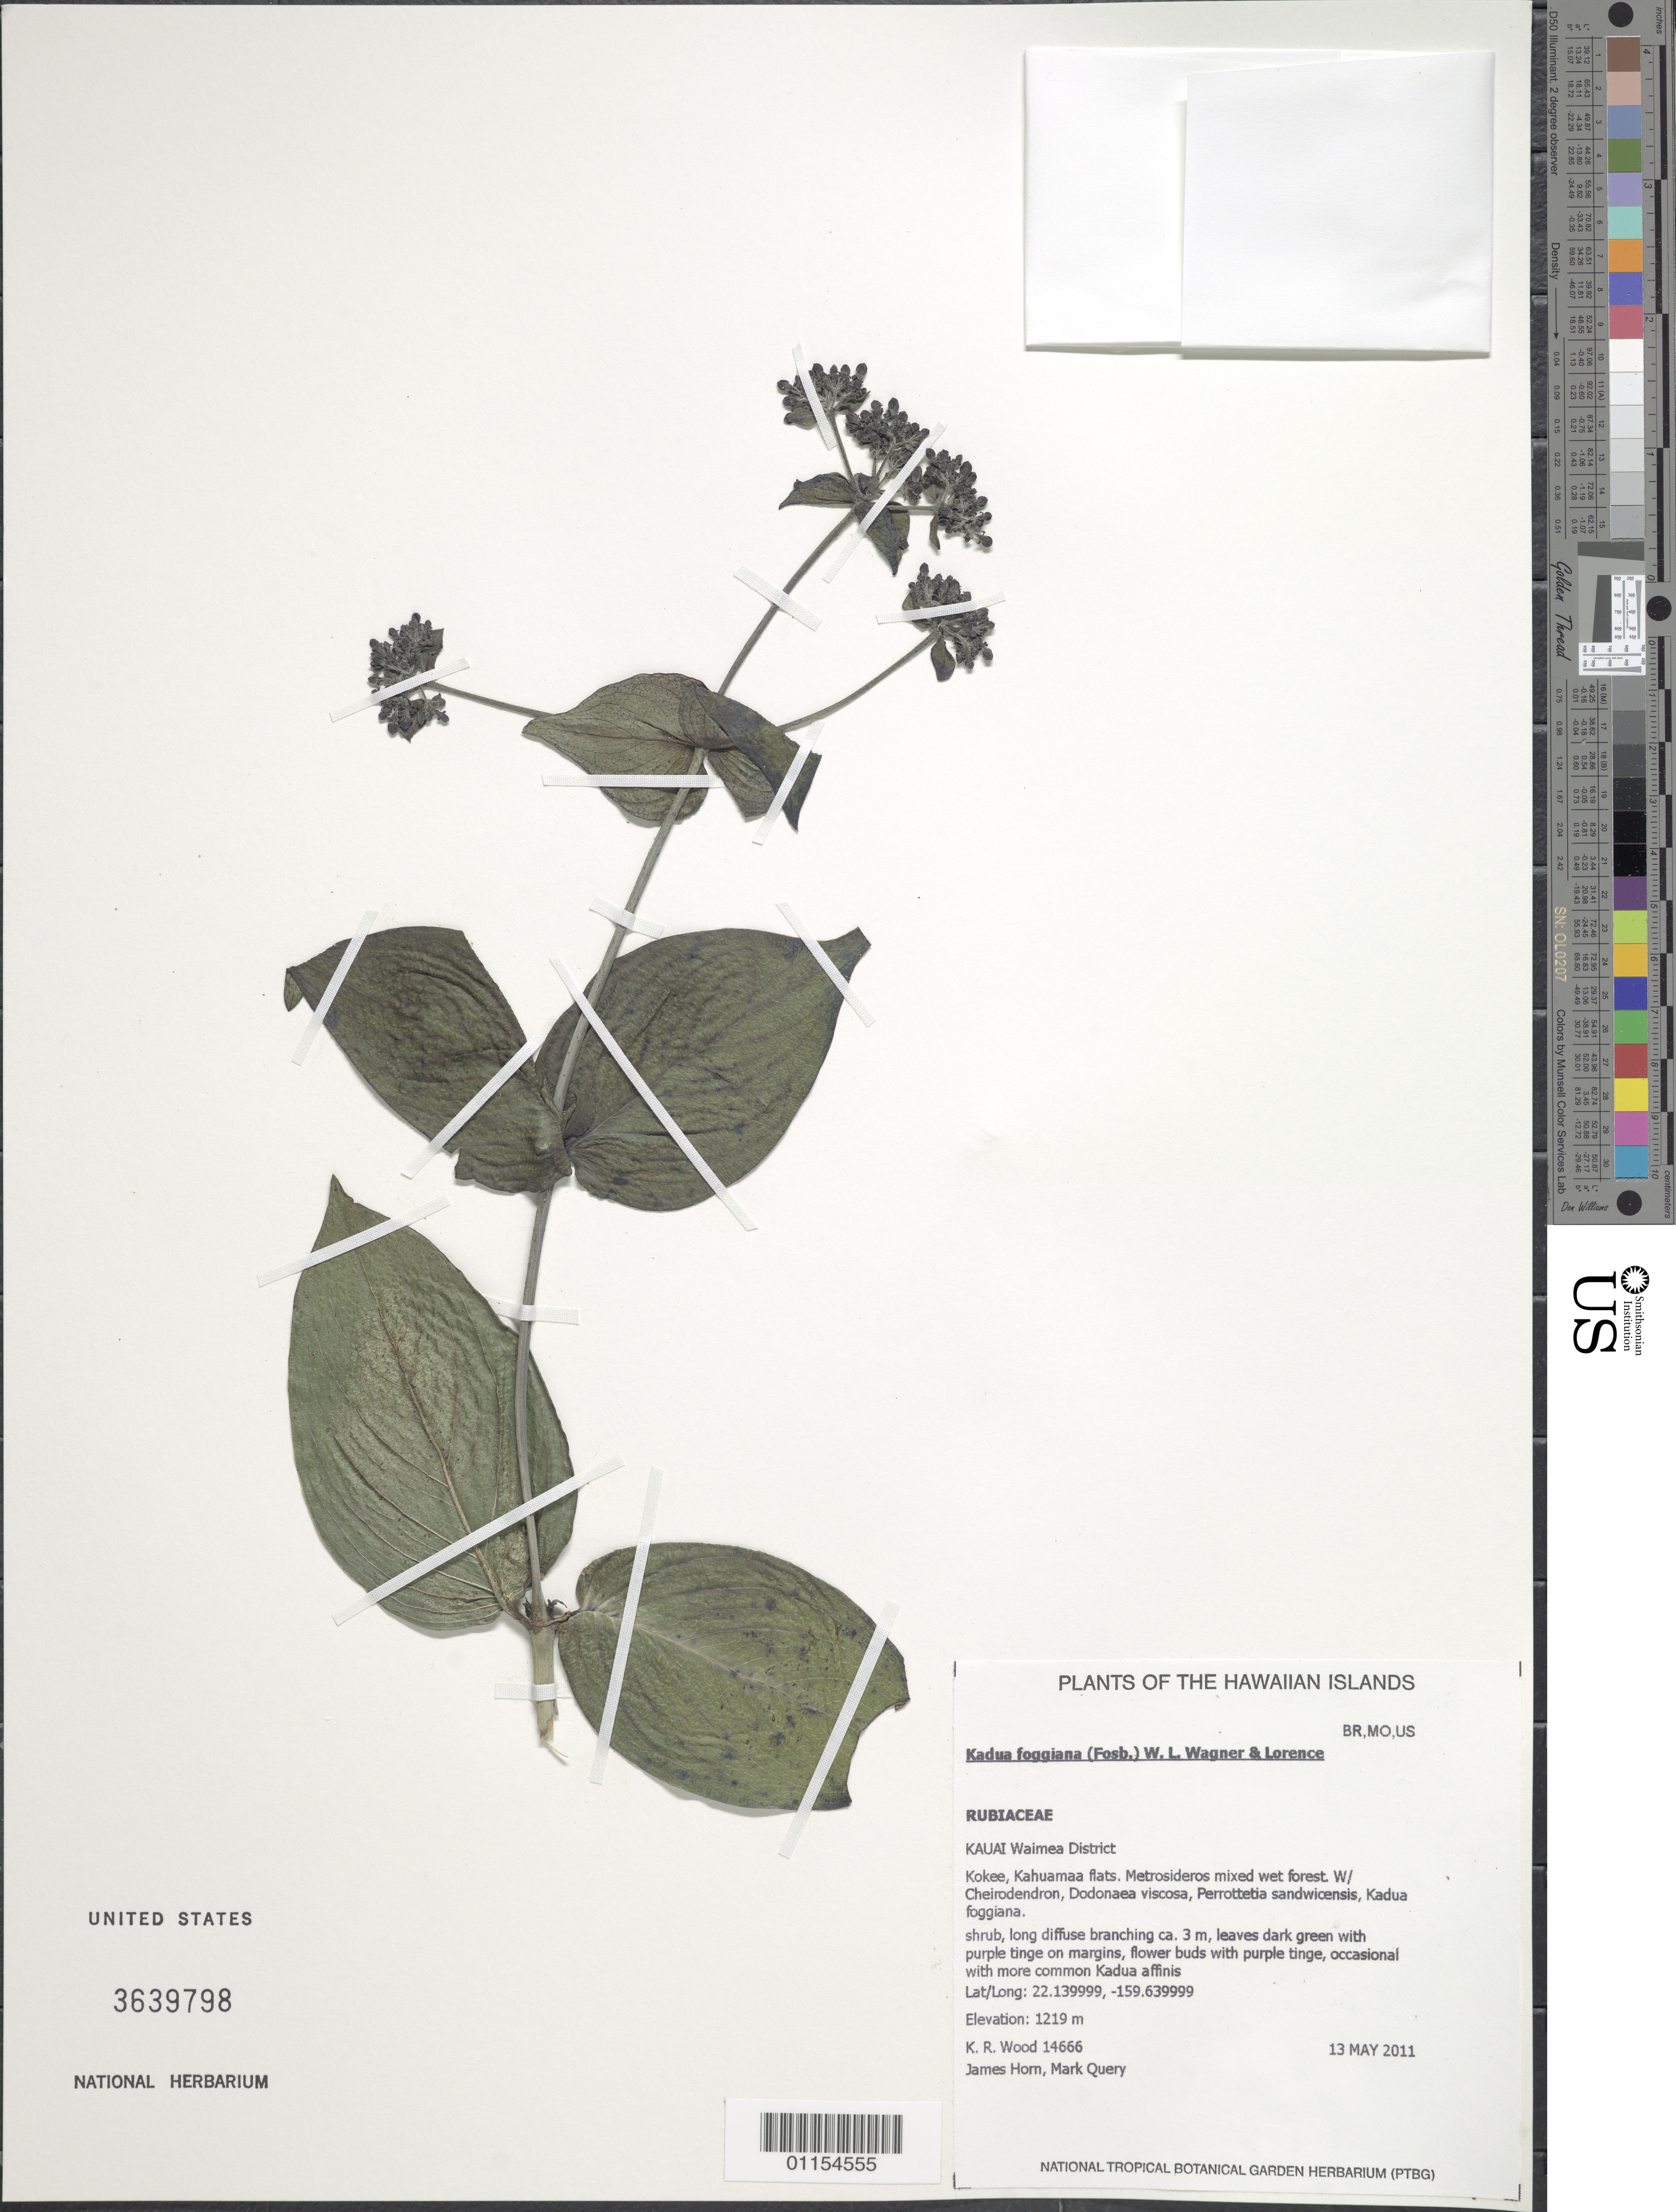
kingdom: Plantae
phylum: Tracheophyta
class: Magnoliopsida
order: Gentianales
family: Rubiaceae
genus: Kadua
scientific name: Kadua foggiana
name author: (Fosberg) W.L. Wagner & Lorence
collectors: K. R. Wood, J. Horn & M. Query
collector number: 14666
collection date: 2011-05-13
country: United States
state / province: Hawaii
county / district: Kauai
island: Kaua'i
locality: Waimea District, Koke'e, Kahuama'a Flats.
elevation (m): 1219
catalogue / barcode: US 3639798